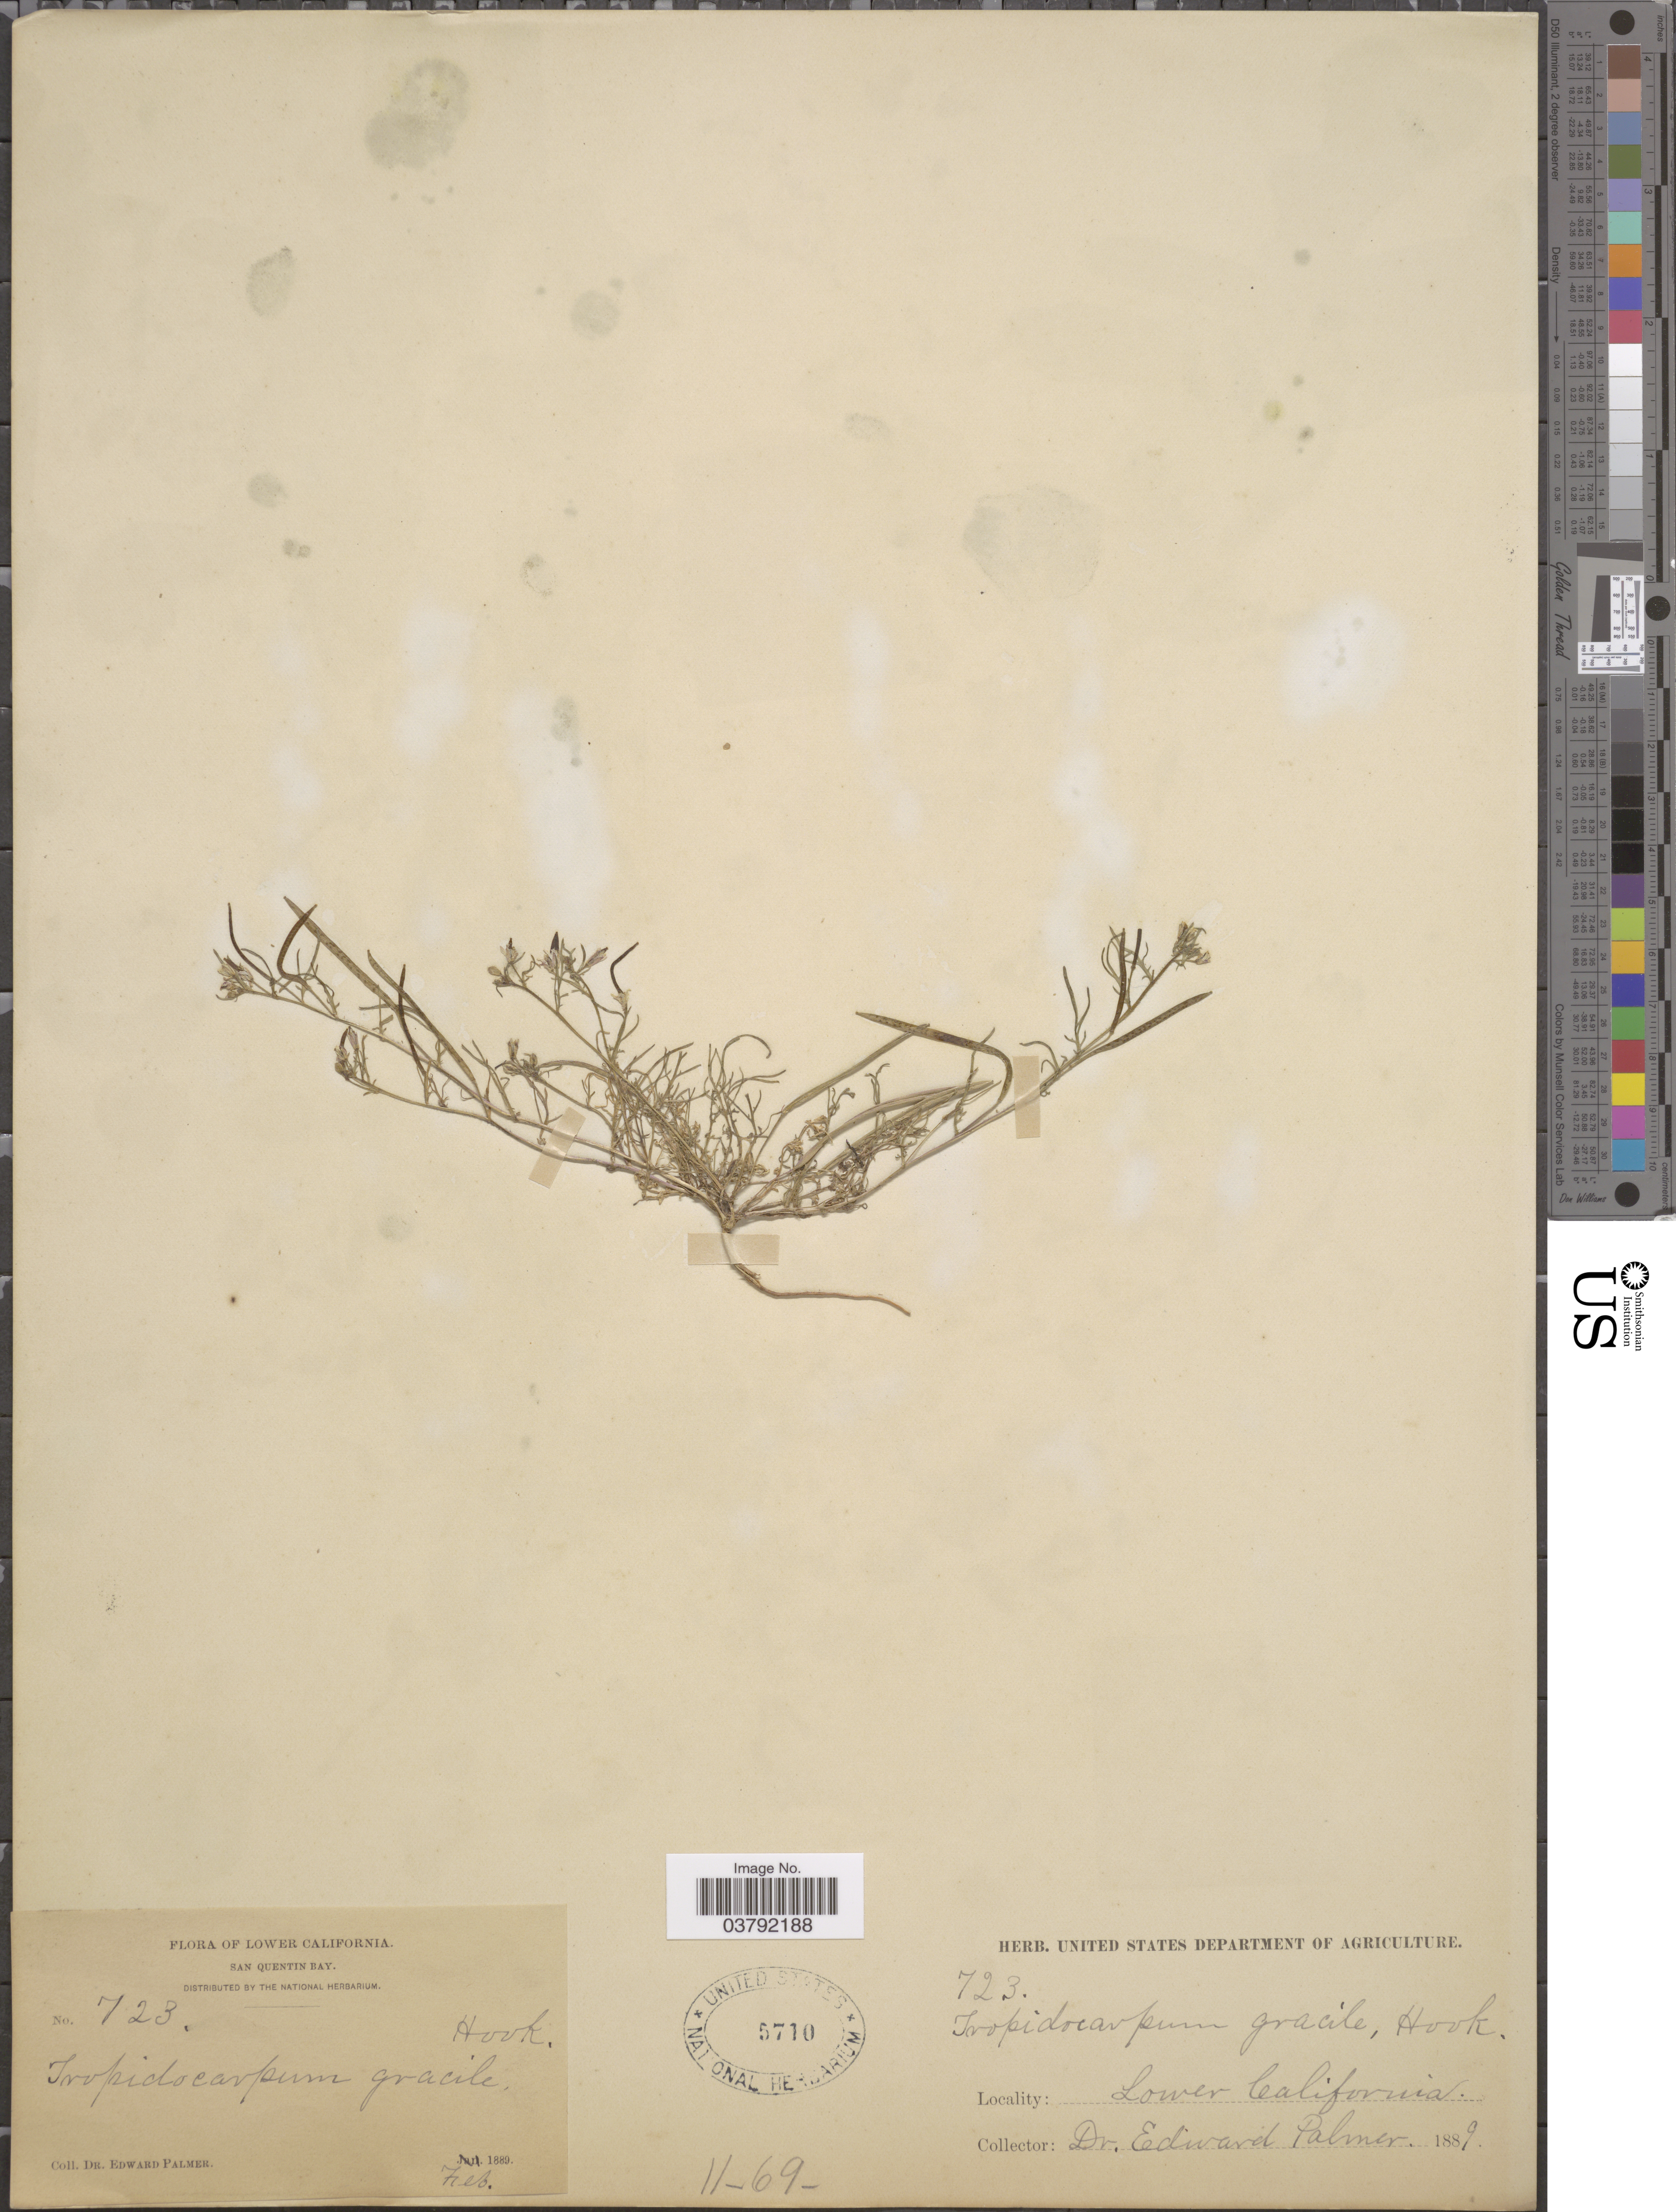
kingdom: Plantae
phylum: Tracheophyta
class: Magnoliopsida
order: Brassicales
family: Brassicaceae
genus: Tropidocarpum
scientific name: Tropidocarpum gracile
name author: Hook.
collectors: E. Palmer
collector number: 723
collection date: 1889-02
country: Mexico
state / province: Baja California Norte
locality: Lower California. San Quentin Bay.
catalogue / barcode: US 5710